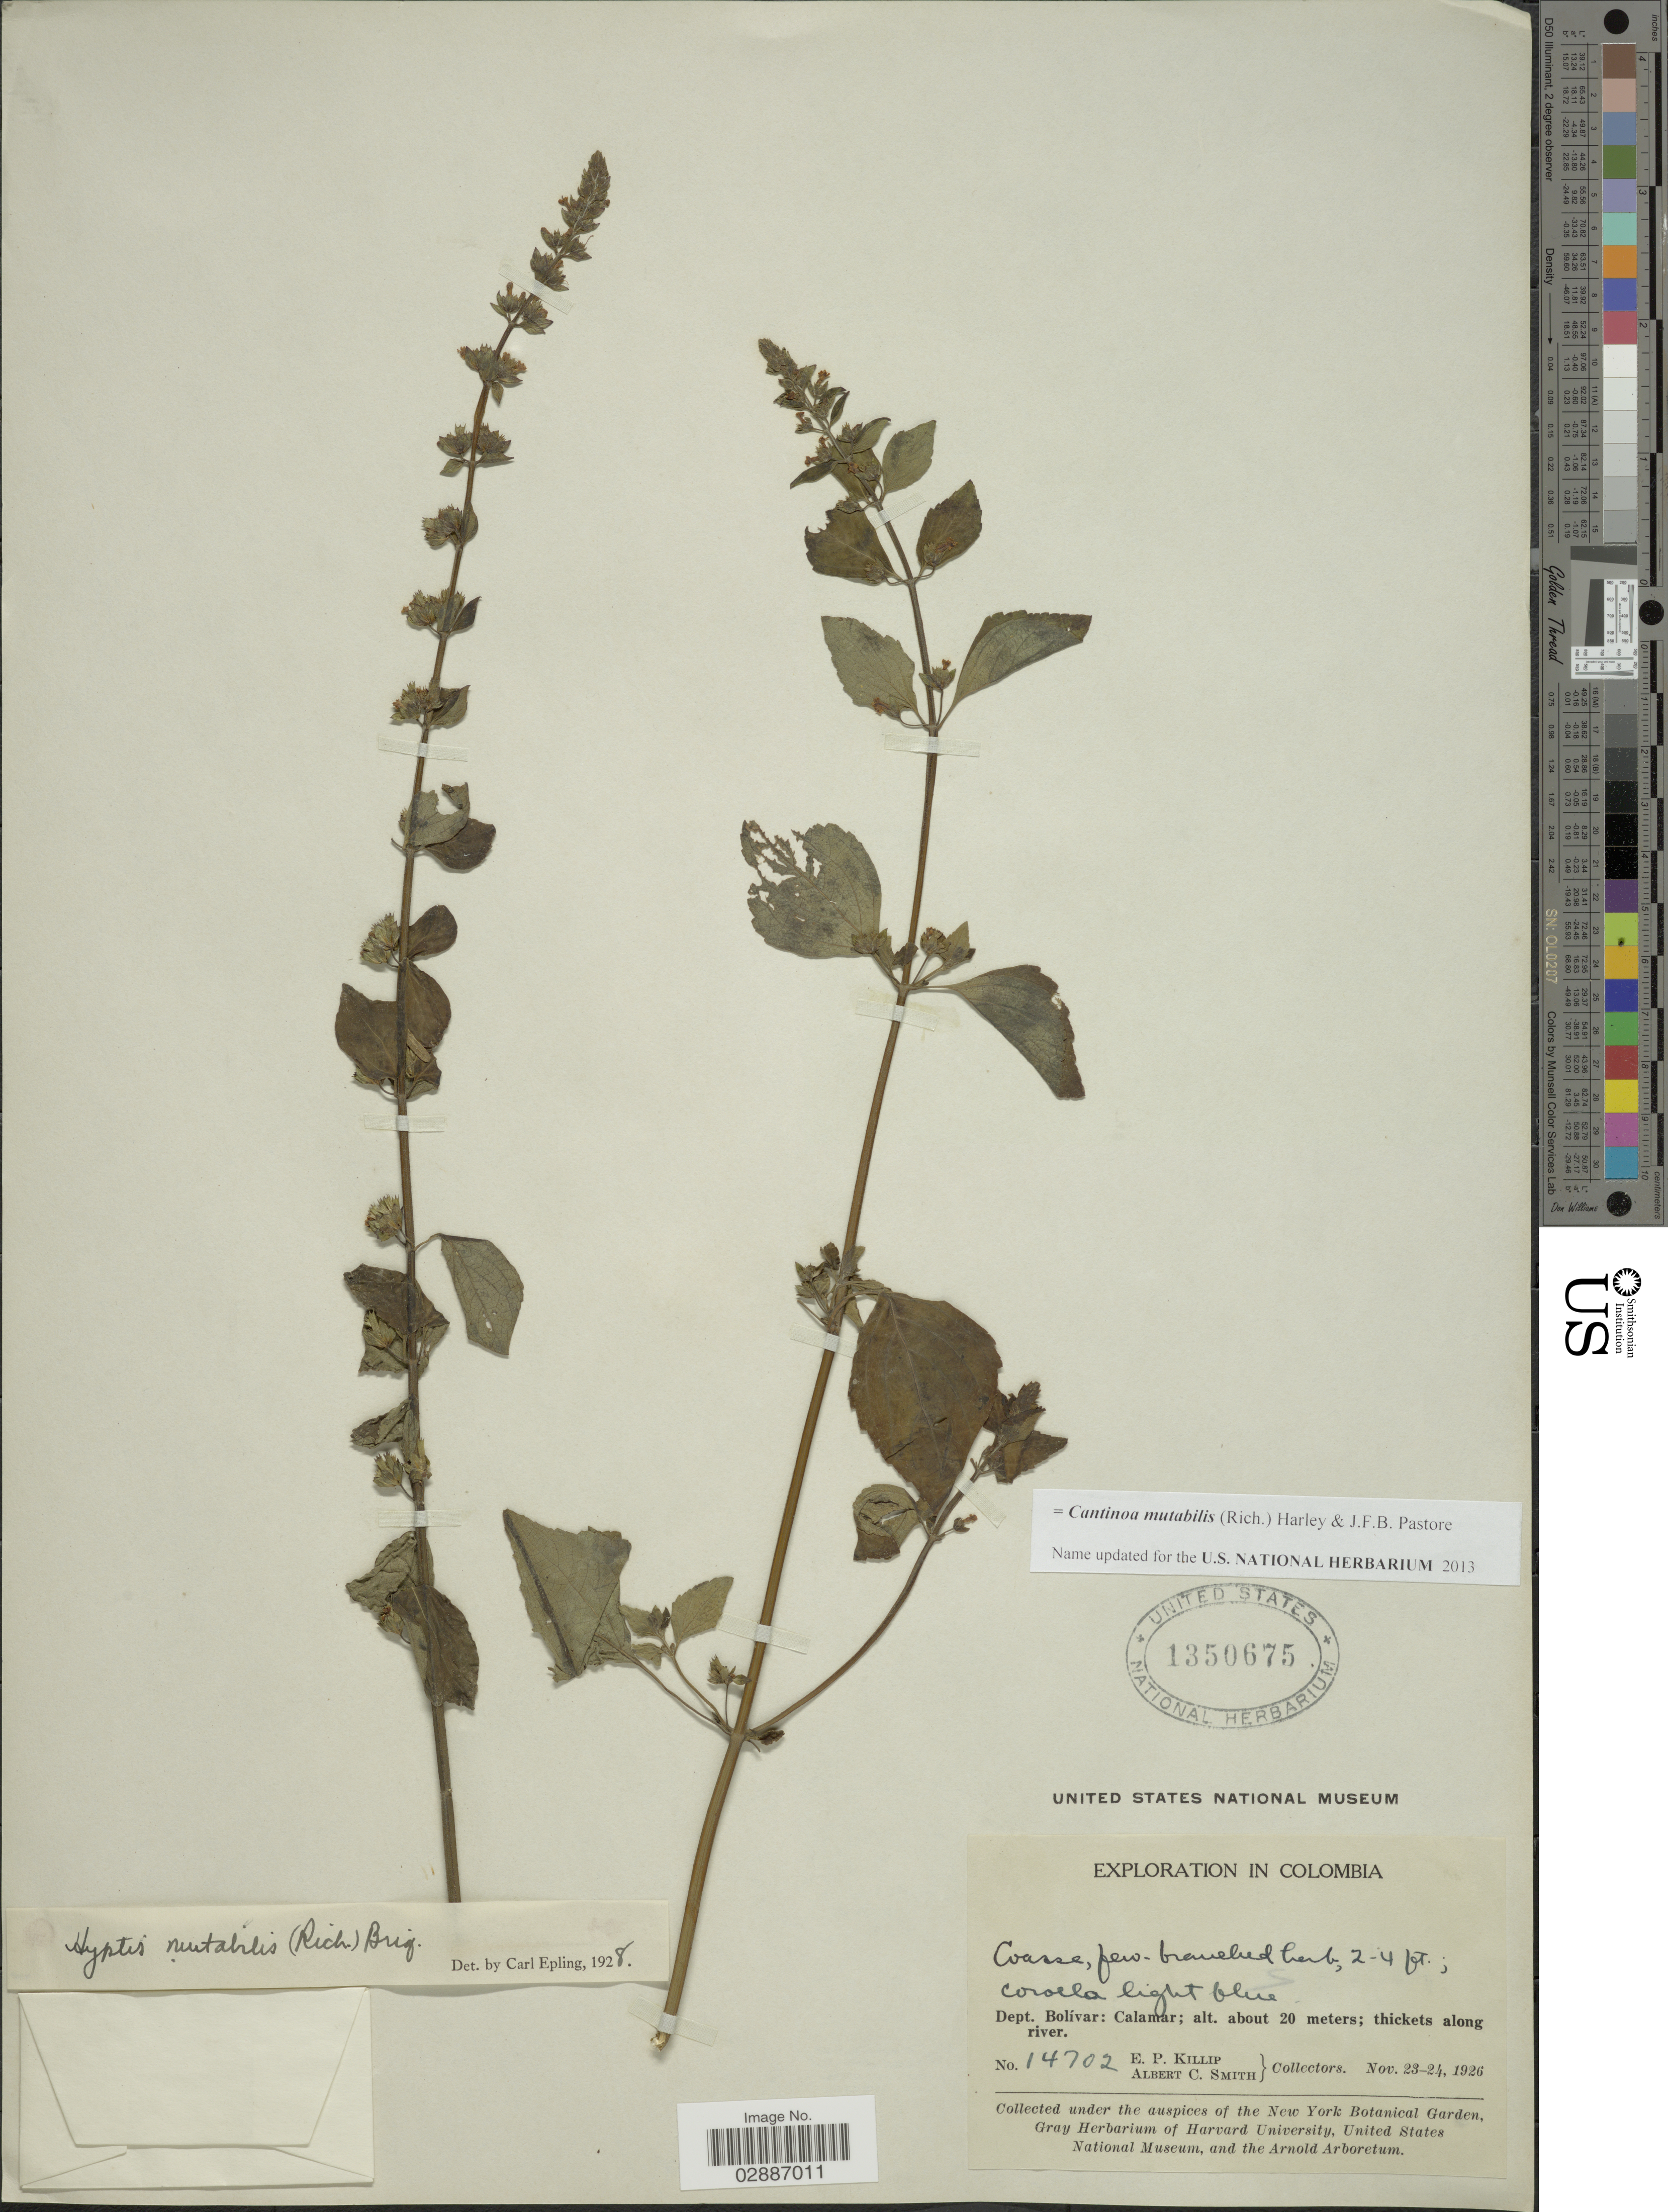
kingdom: Plantae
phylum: Tracheophyta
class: Magnoliopsida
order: Lamiales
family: Lamiaceae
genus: Cantinoa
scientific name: Cantinoa mutabilis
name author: (Epling) Harley & J.F.B. Pastore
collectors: E. P. Killip & A. C. Smith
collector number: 14702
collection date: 1926-11-23/1926-11-24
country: Colombia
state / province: Bolívar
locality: Dept. Bolívar: Calamar.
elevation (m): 20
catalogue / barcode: US 1350675